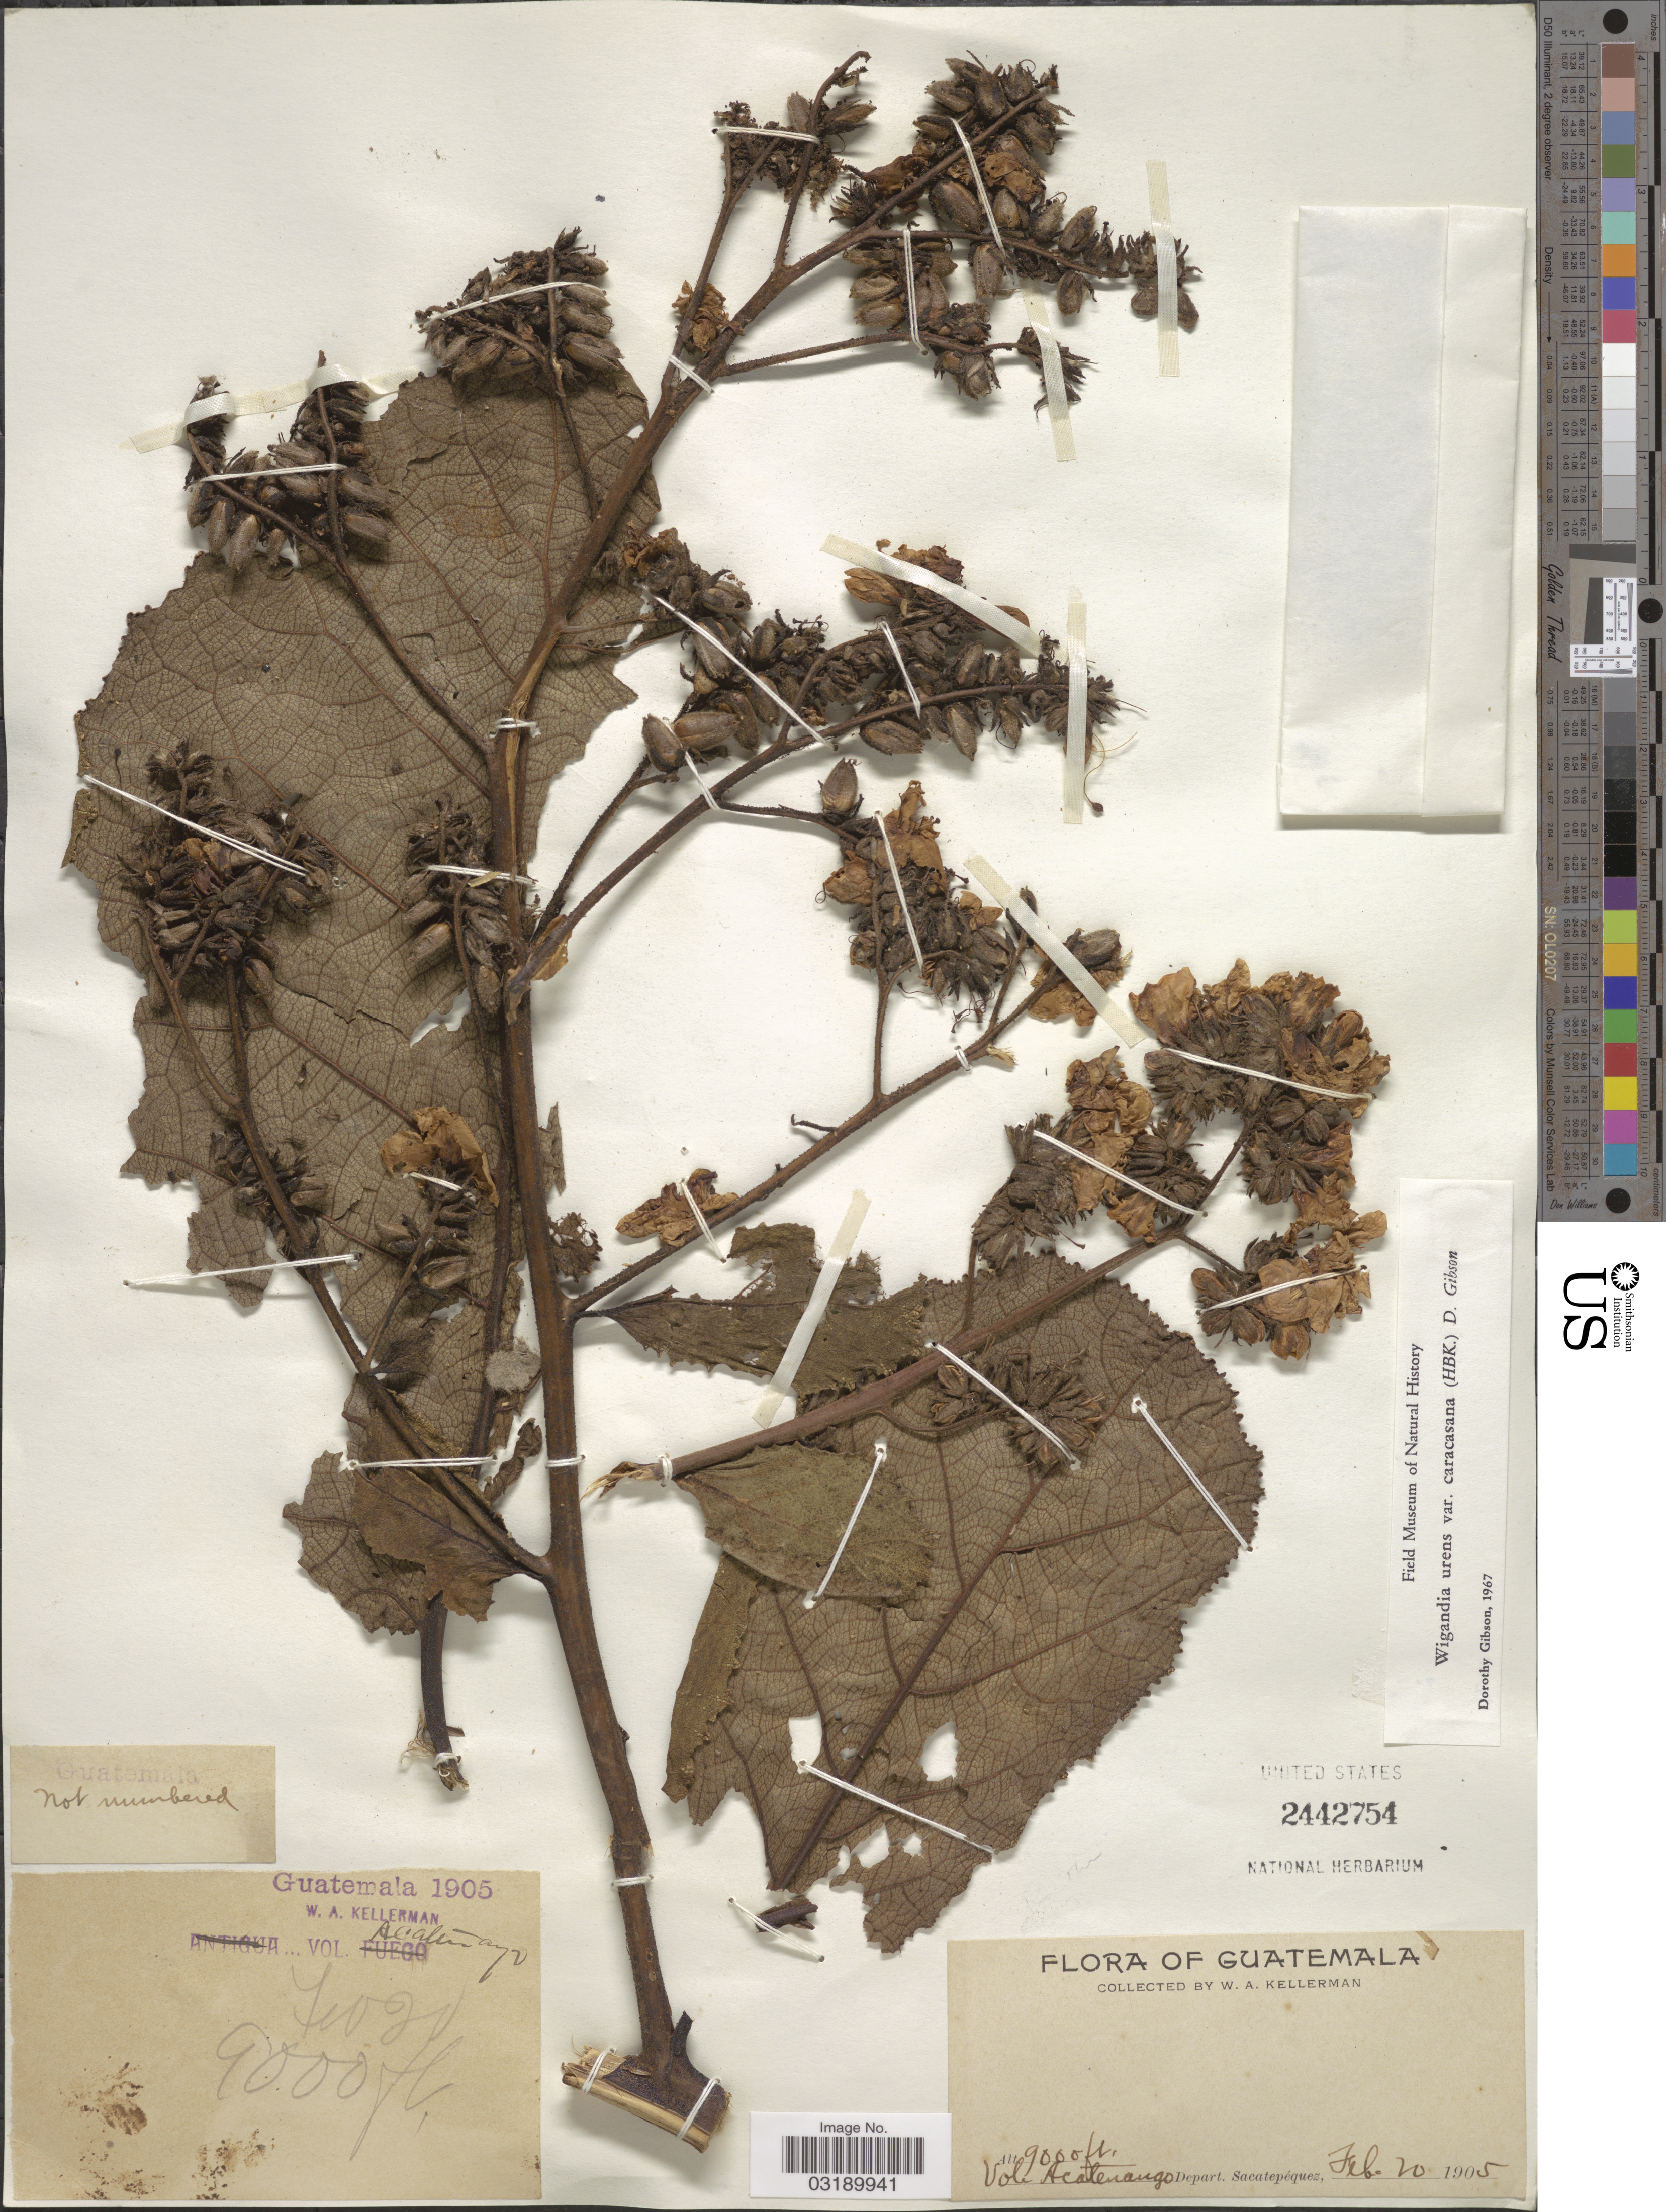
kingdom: Plantae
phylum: Tracheophyta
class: Magnoliopsida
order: Boraginales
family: Namaceae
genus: Wigandia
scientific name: Wigandia urens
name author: (Ruiz & Pav.) Kunth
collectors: W. Kellerman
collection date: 1905-02-20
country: Guatemala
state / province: Sacatepéquez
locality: Vol. Acatenango. Depart. Sacatepéquez.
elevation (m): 2743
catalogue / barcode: US 2442754